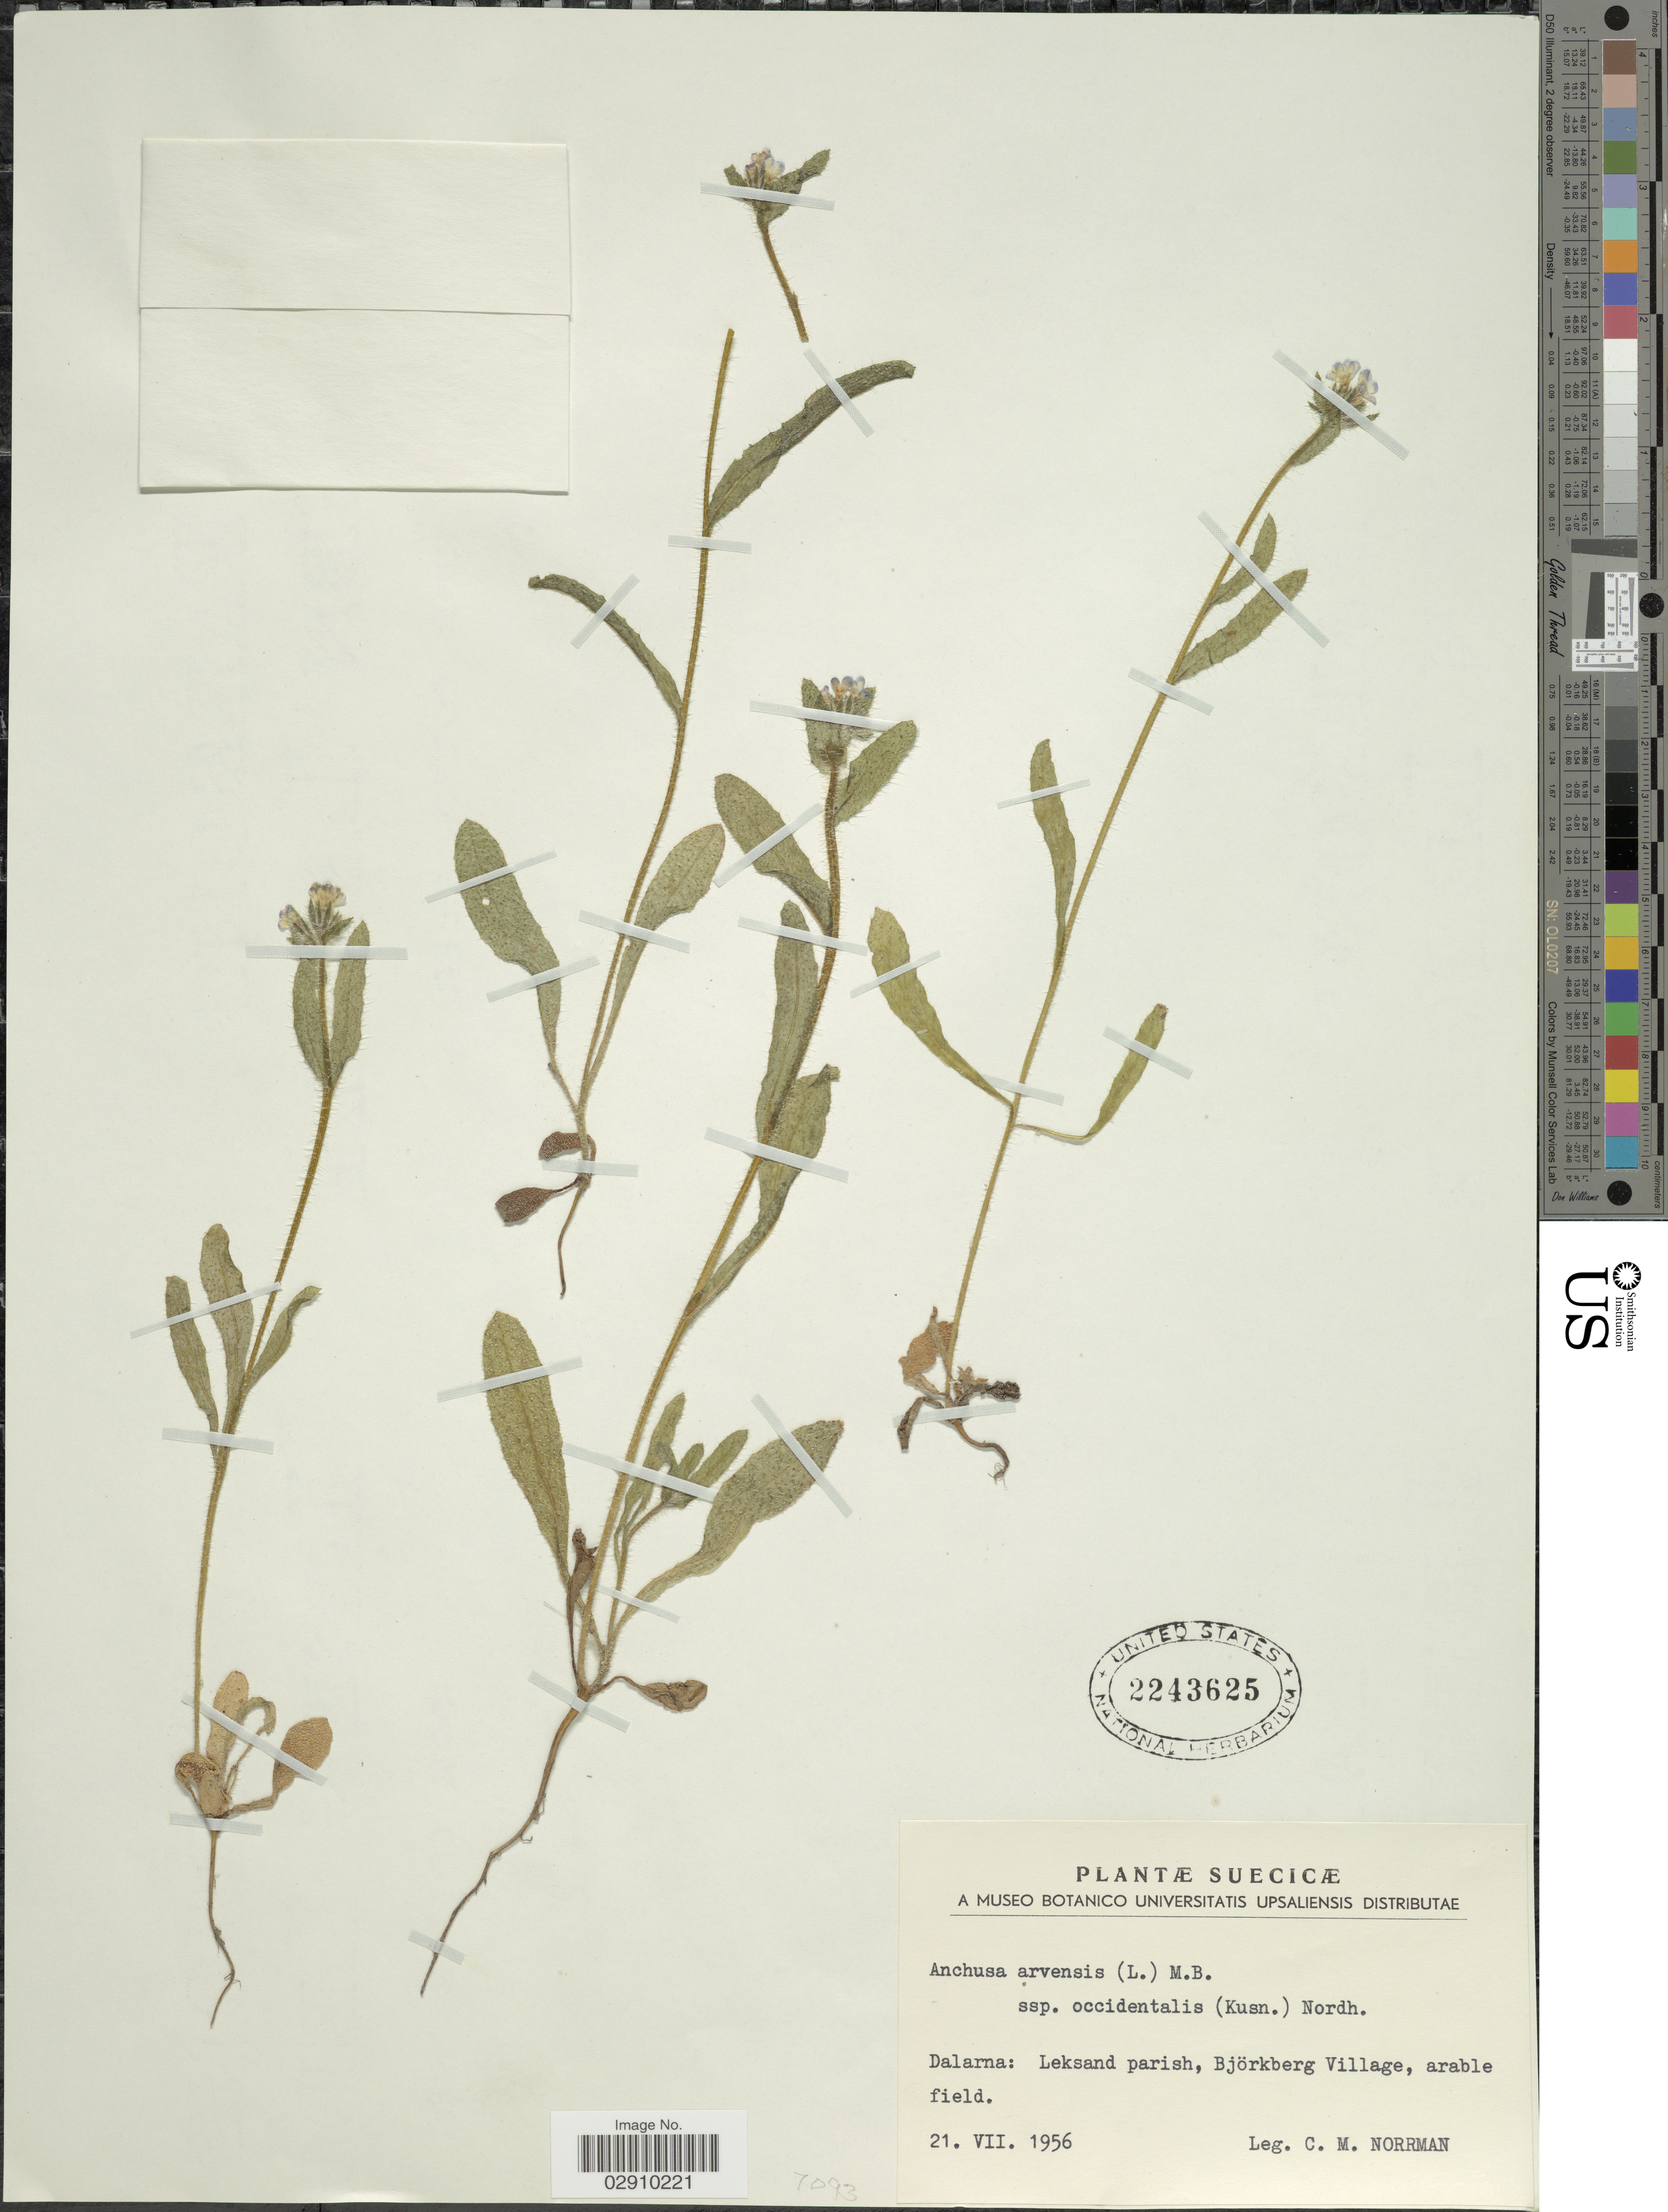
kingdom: Plantae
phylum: Tracheophyta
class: Magnoliopsida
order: Boraginales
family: Boraginaceae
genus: Anchusa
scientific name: Anchusa arvensis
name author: (L.) M. Bieb.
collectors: C. Norrman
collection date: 1956-07-21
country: Sweden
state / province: Dalarna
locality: Leksand parish,Björkberg Village, arable field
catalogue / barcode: US 2243625